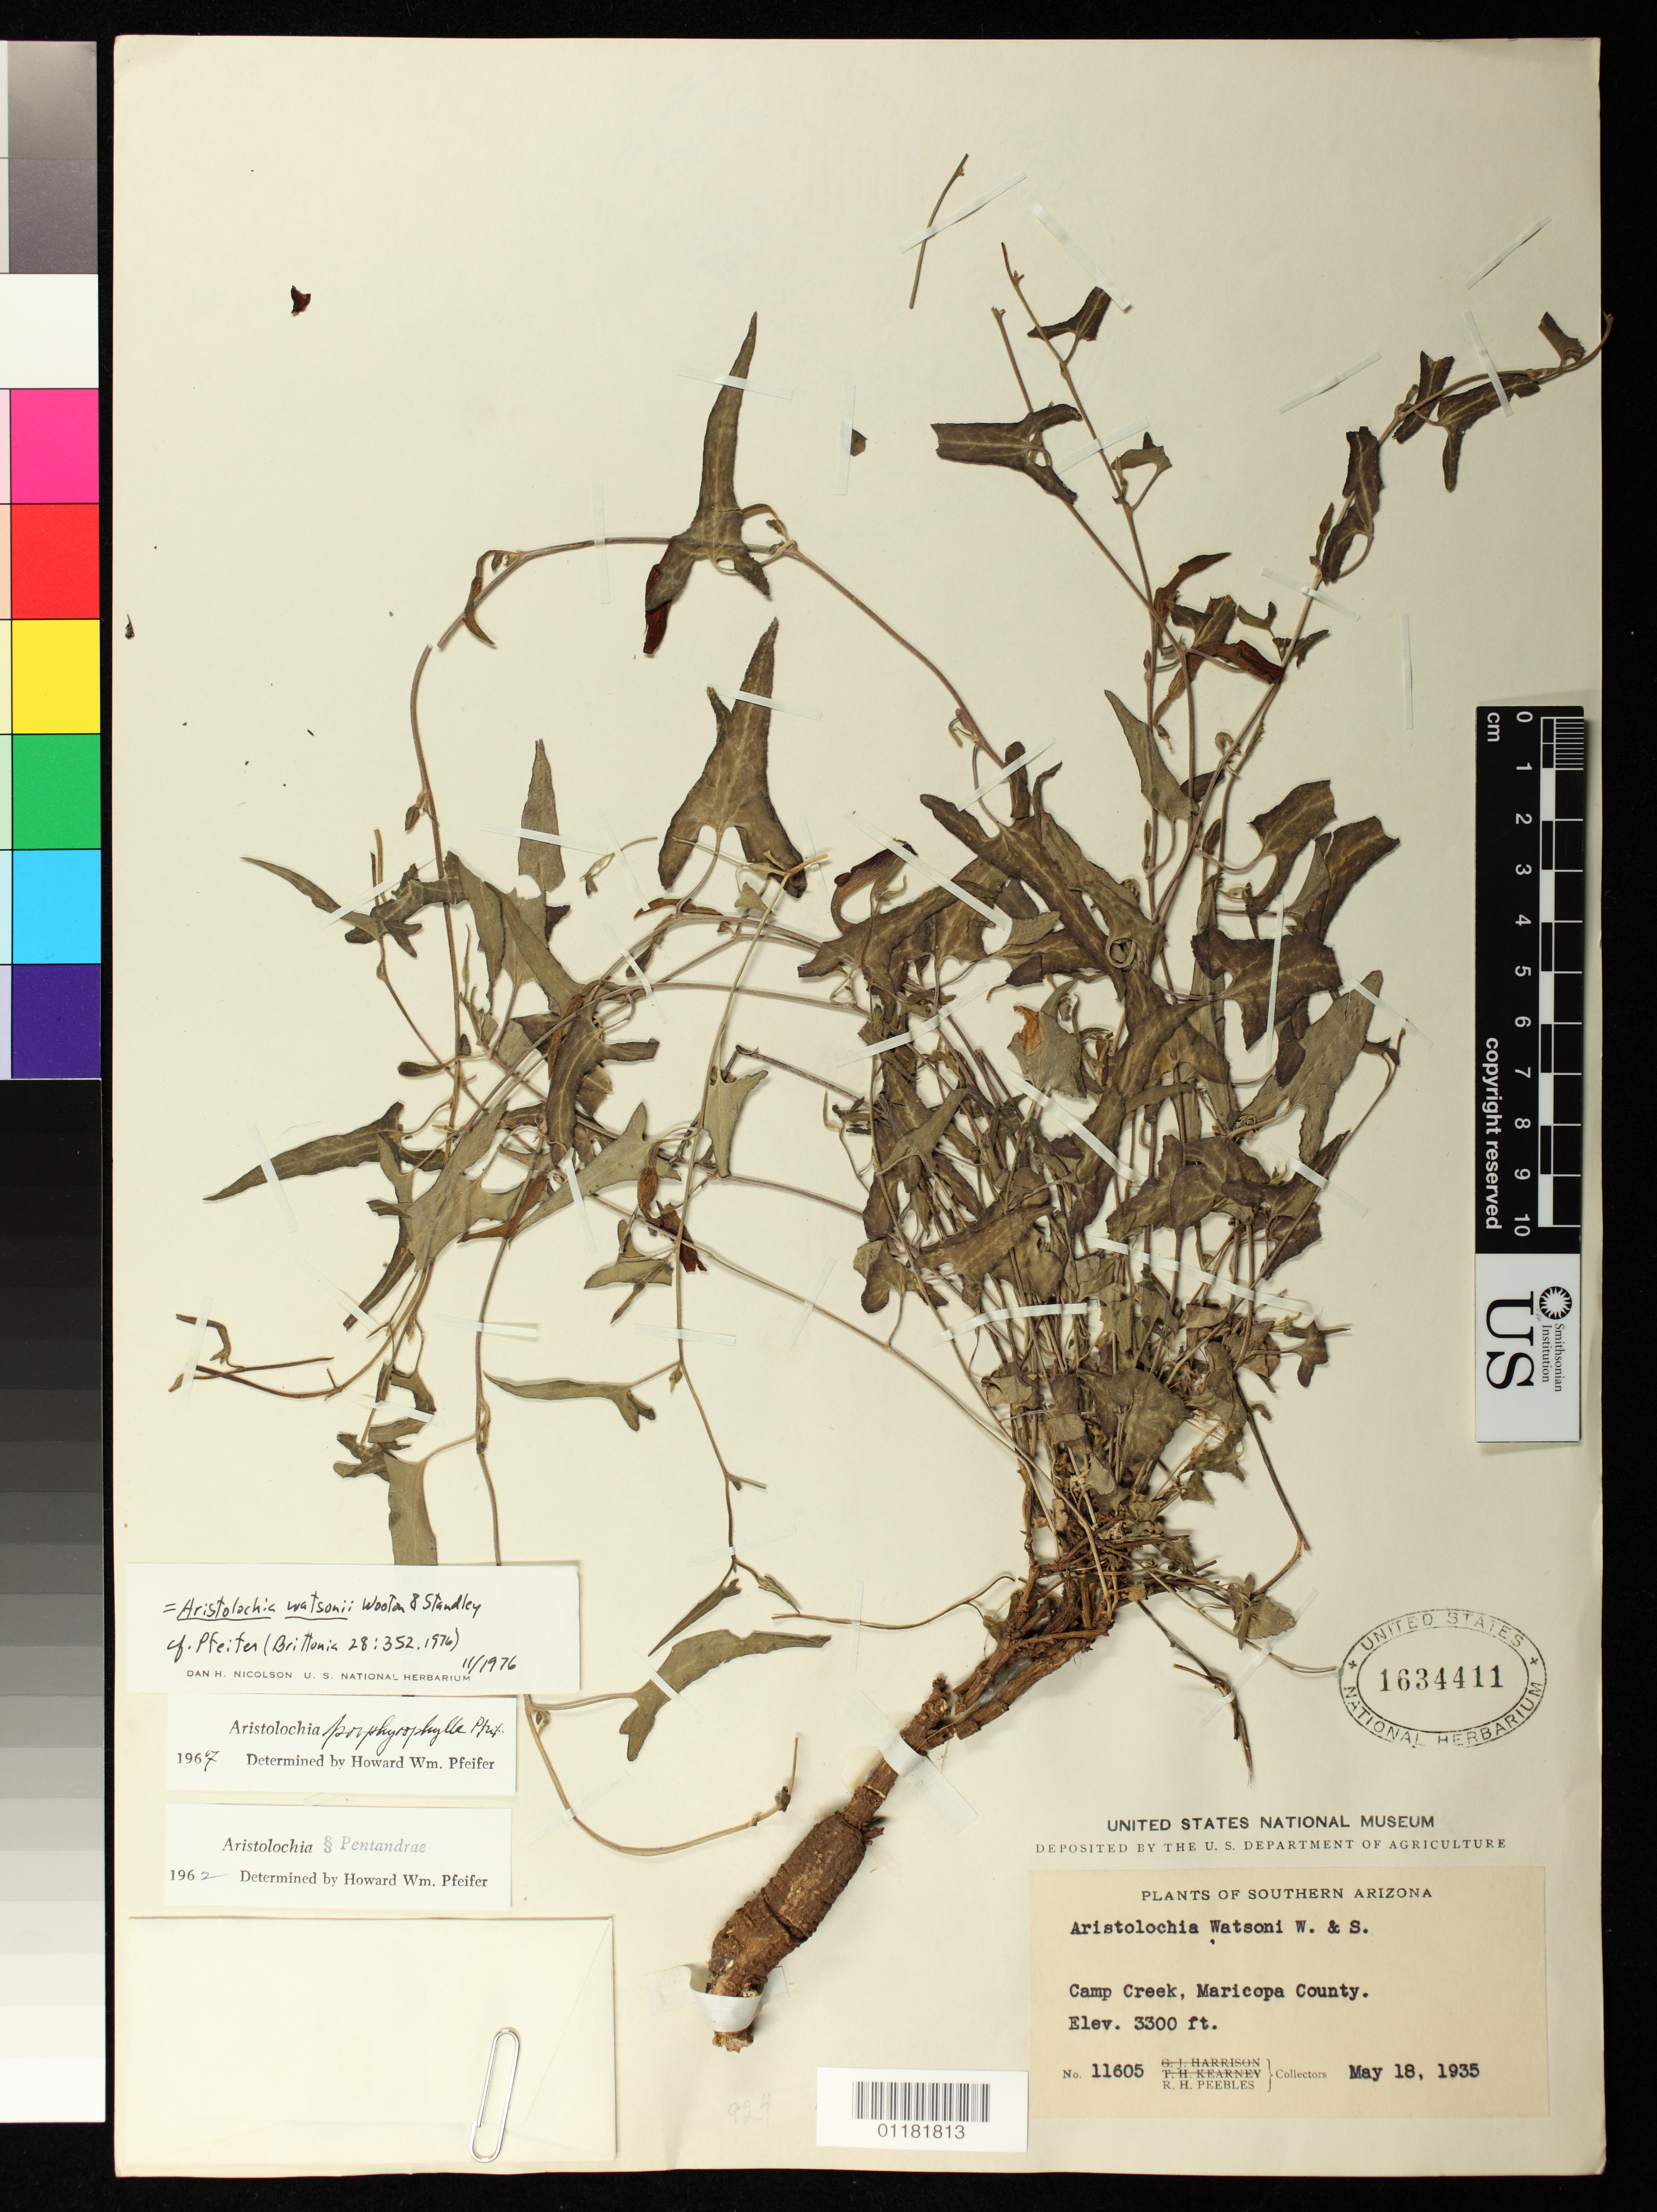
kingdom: Plantae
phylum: Tracheophyta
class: Magnoliopsida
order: Piperales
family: Aristolochiaceae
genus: Aristolochia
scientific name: Aristolochia watsonii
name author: Wooton & Standl.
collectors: R. H. Peebles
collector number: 11605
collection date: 1935-05-18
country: United States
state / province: Arizona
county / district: Maricopa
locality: Camp Creek, Maricopa County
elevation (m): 1006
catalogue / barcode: US 1634411